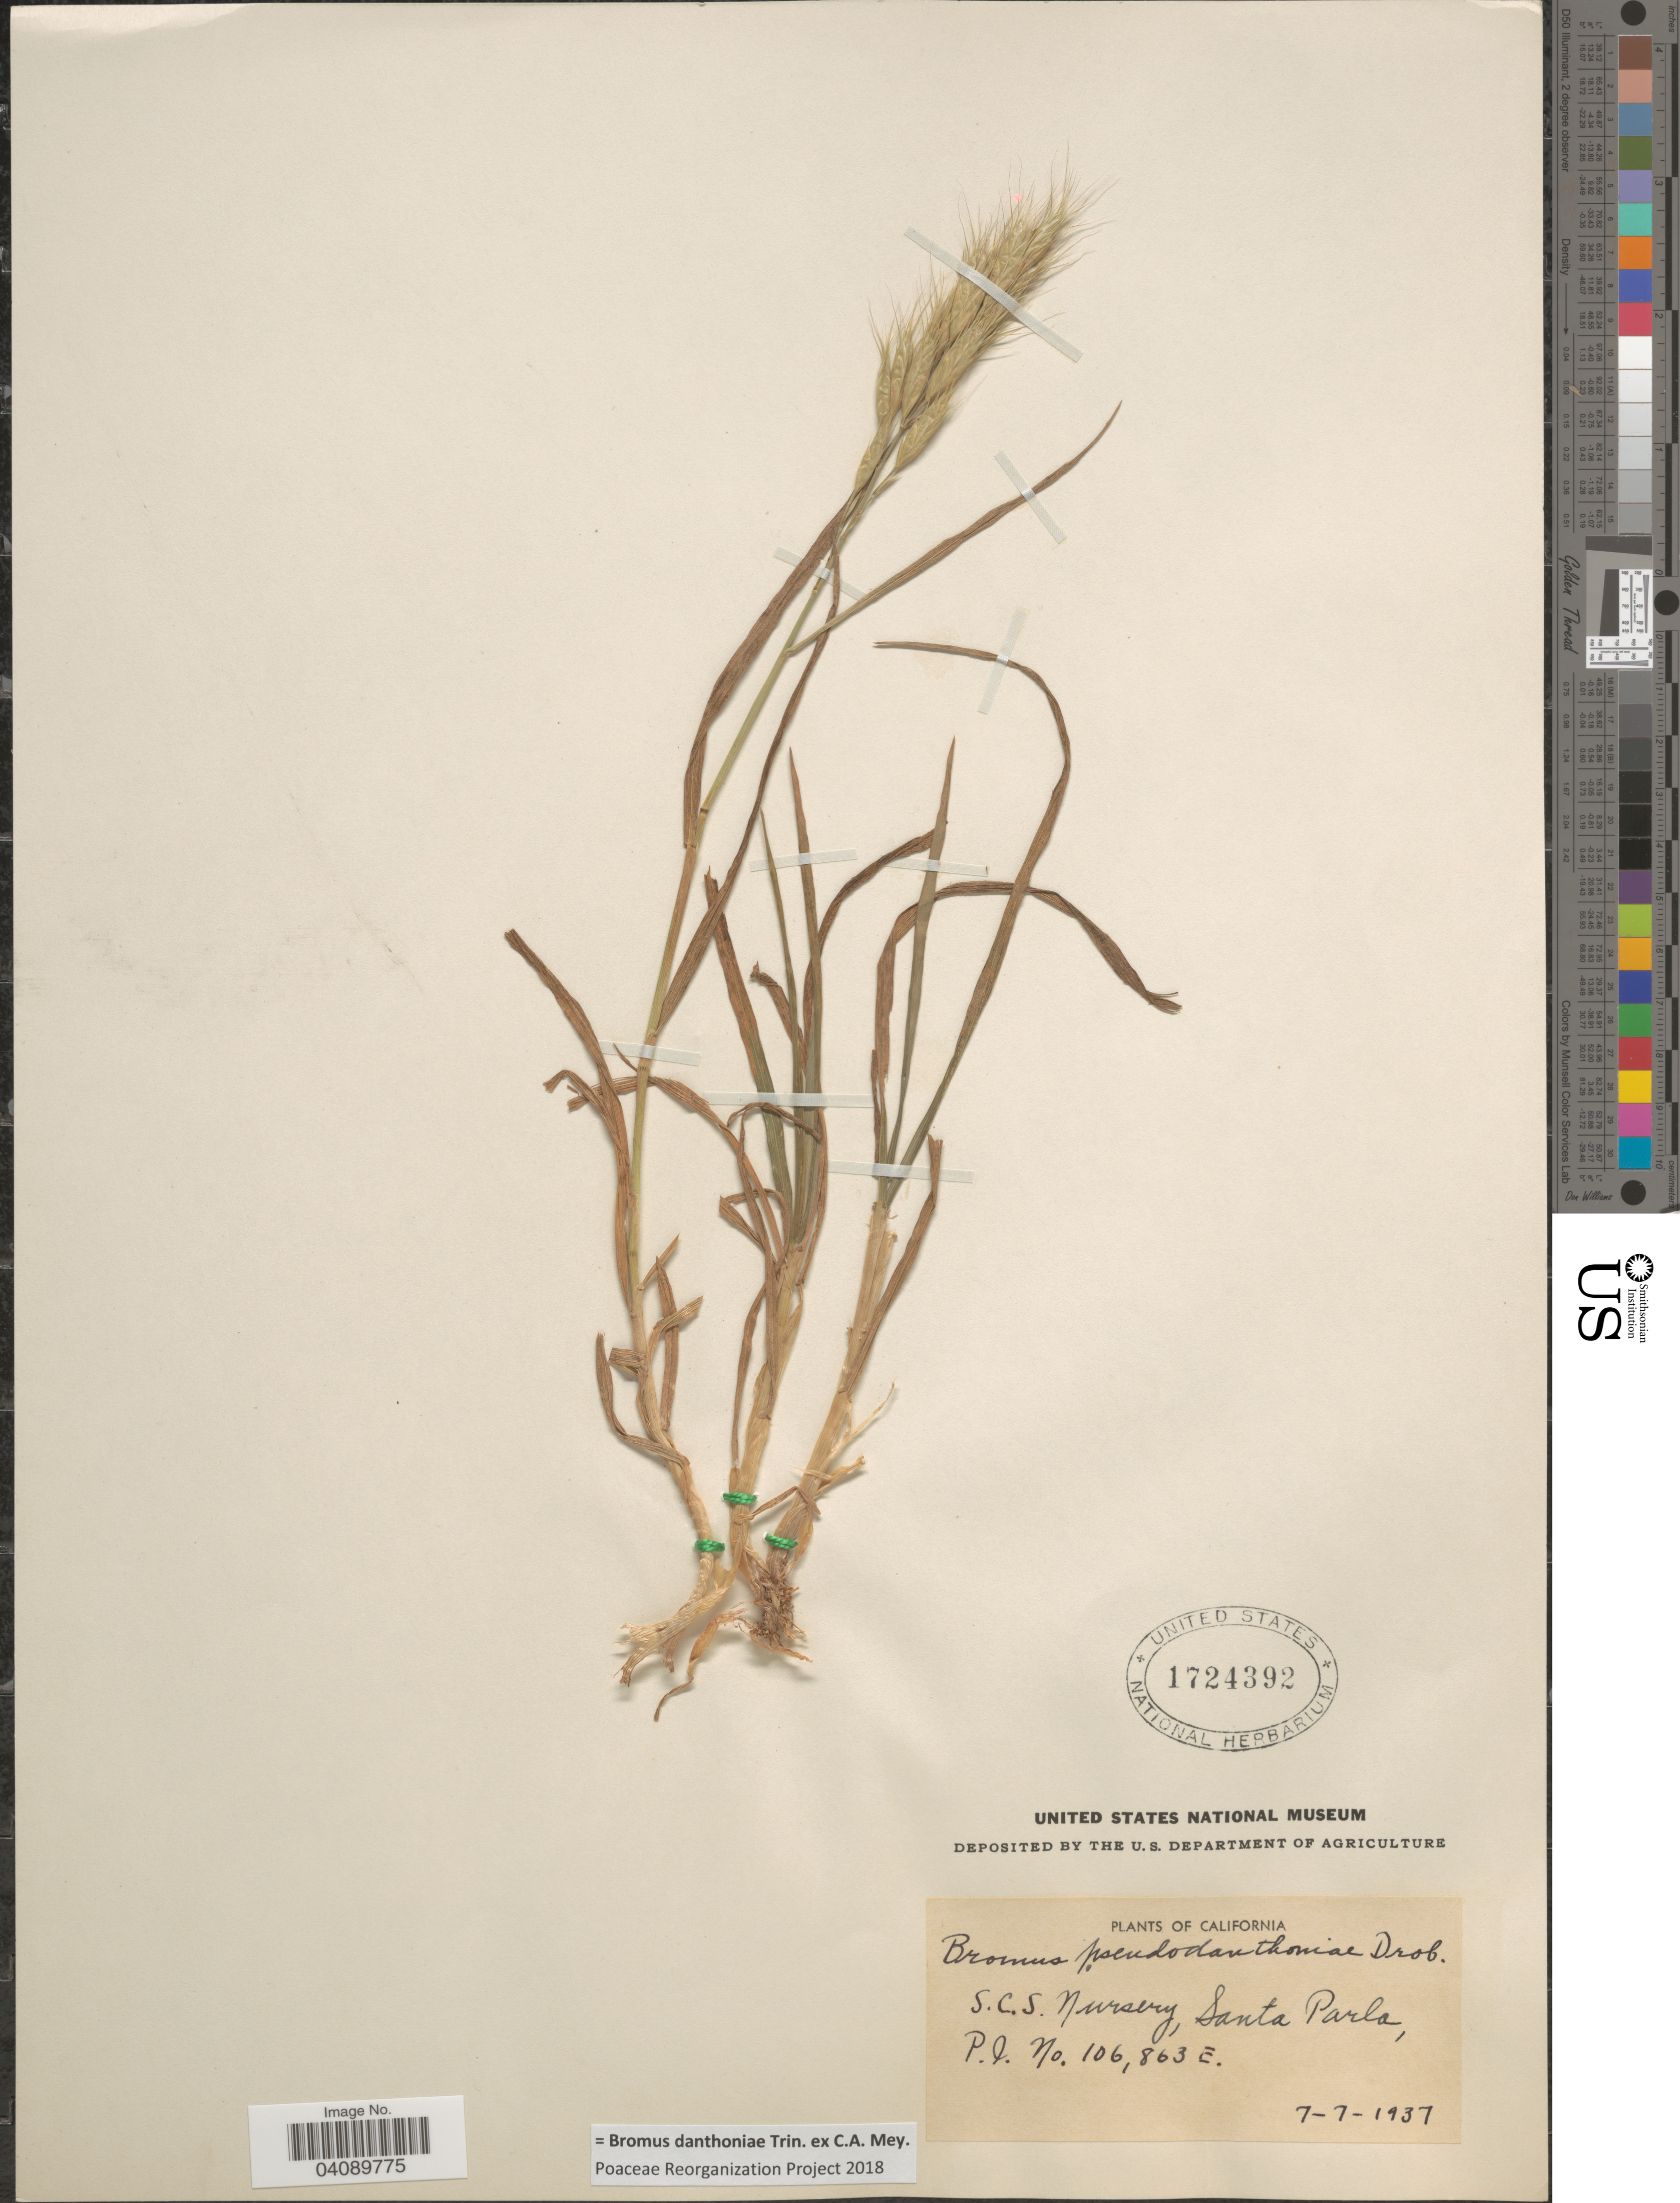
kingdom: Plantae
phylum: Tracheophyta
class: Liliopsida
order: Poales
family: Poaceae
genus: Bromus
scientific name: Bromus danthoniae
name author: Trin. ex C.A. Mey.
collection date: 1937-07-07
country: United States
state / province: California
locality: S.C.S. Nursery, Santa Parla.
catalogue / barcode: US 1724392